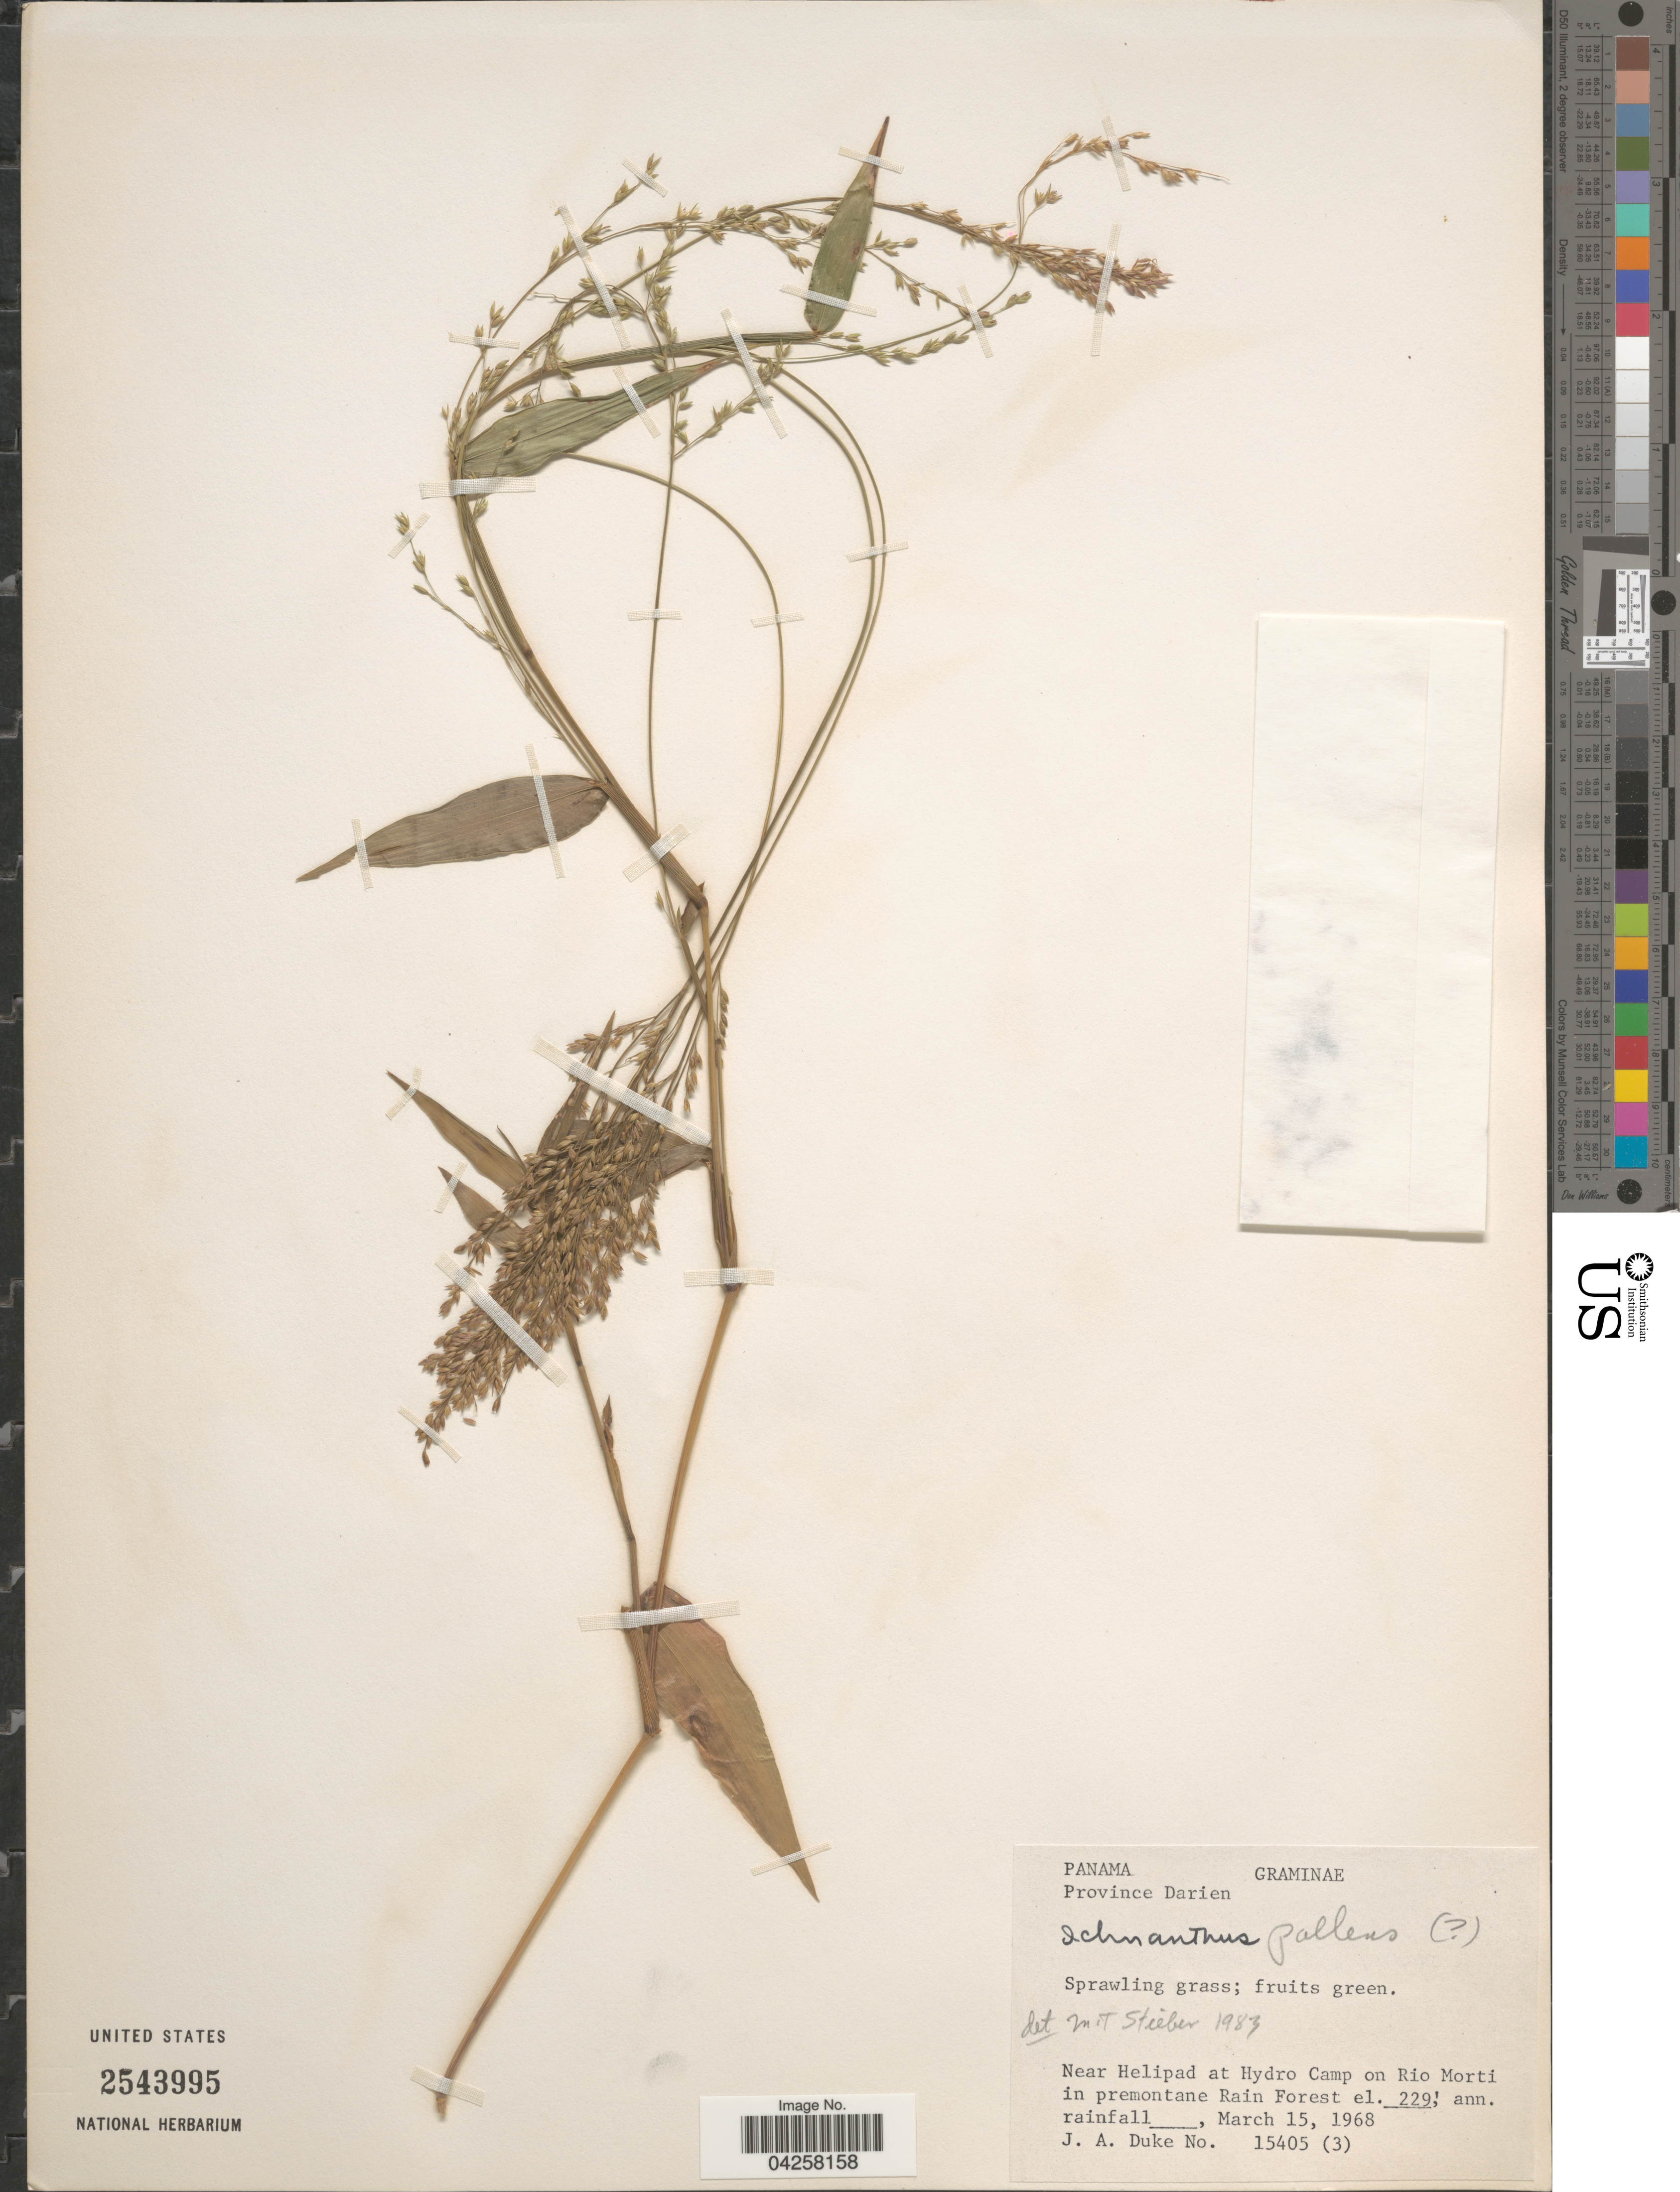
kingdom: Plantae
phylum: Tracheophyta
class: Liliopsida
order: Poales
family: Poaceae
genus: Ichnanthus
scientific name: Ichnanthus pallens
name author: (Sw.) Munro ex Benth.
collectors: J. A. Duke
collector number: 15405(3)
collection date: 1968-03-15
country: Panama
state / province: Darien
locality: Near Helipad at Hydro Camp on Rio Morti in premontane Rain Forest.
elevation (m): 70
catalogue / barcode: US 2543995